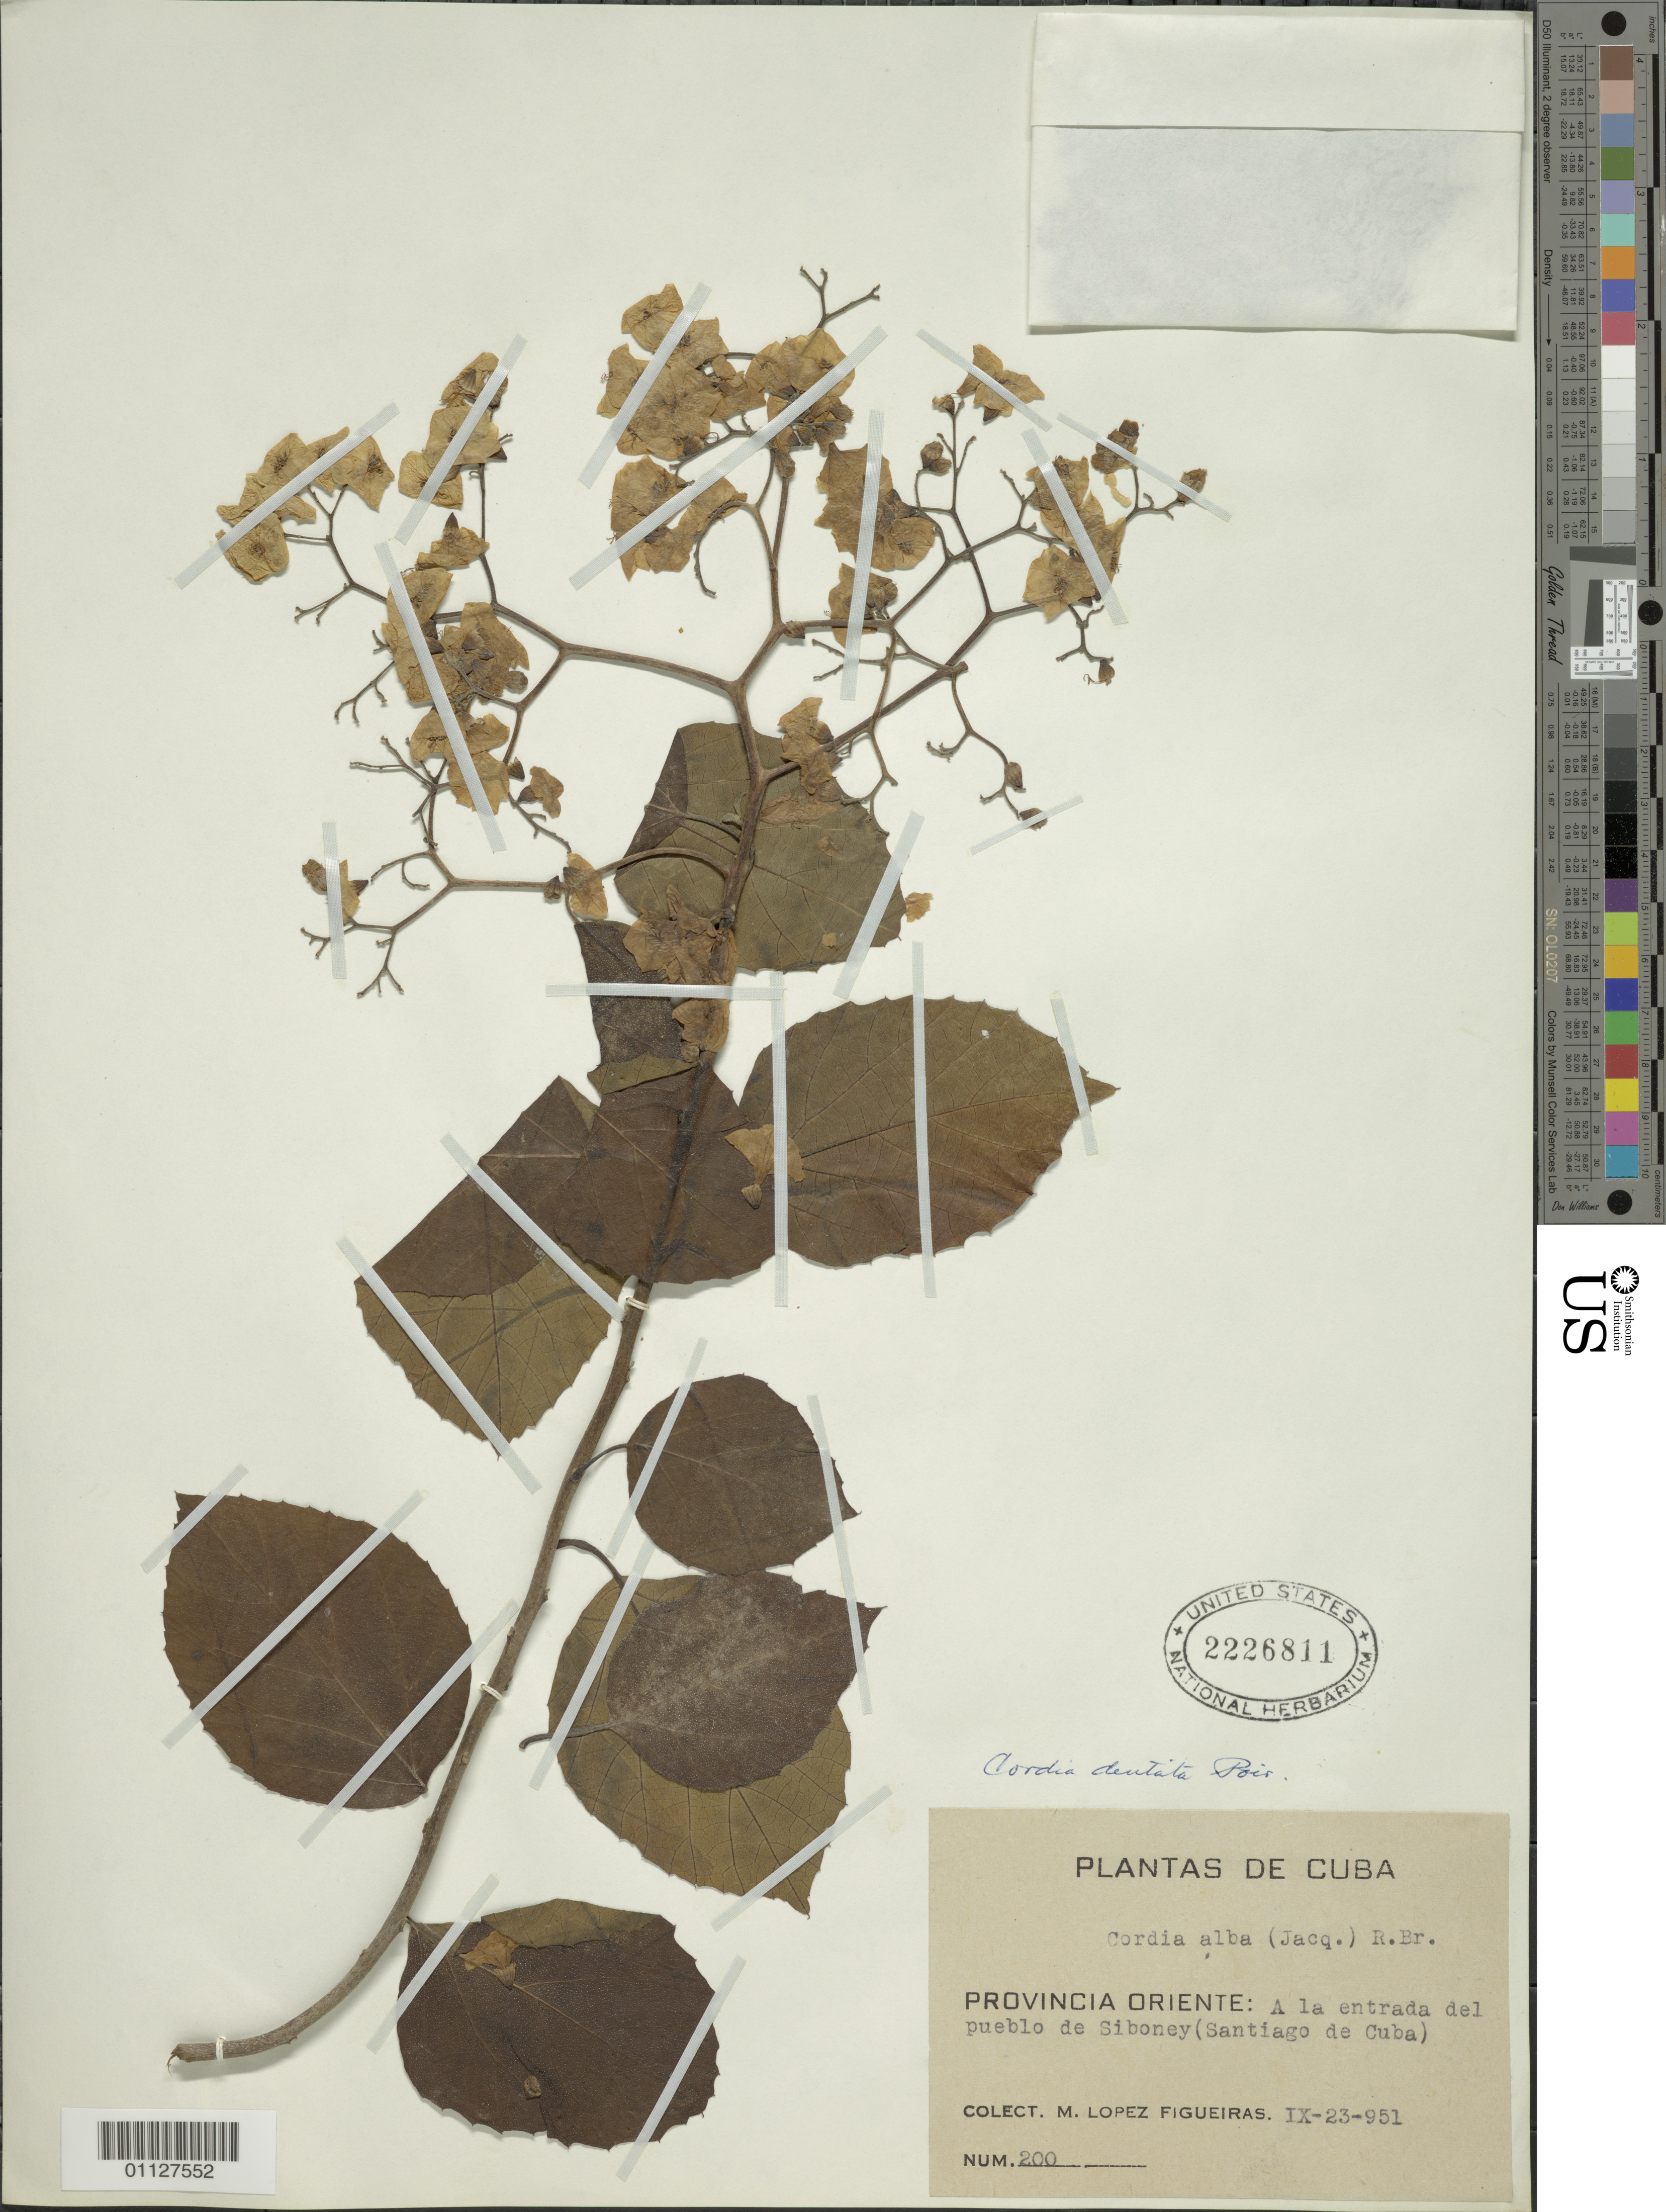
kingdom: Plantae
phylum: Tracheophyta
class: Magnoliopsida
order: Boraginales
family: Cordiaceae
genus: Cordia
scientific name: Cordia dentata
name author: Poir.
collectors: M. López Figueiras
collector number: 200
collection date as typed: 23 Nov 1951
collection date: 1951-11-23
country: Cuba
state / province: Santiago de Cuba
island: Cuba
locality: A la entrada del pueblo de Siboney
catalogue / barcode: US 2226811